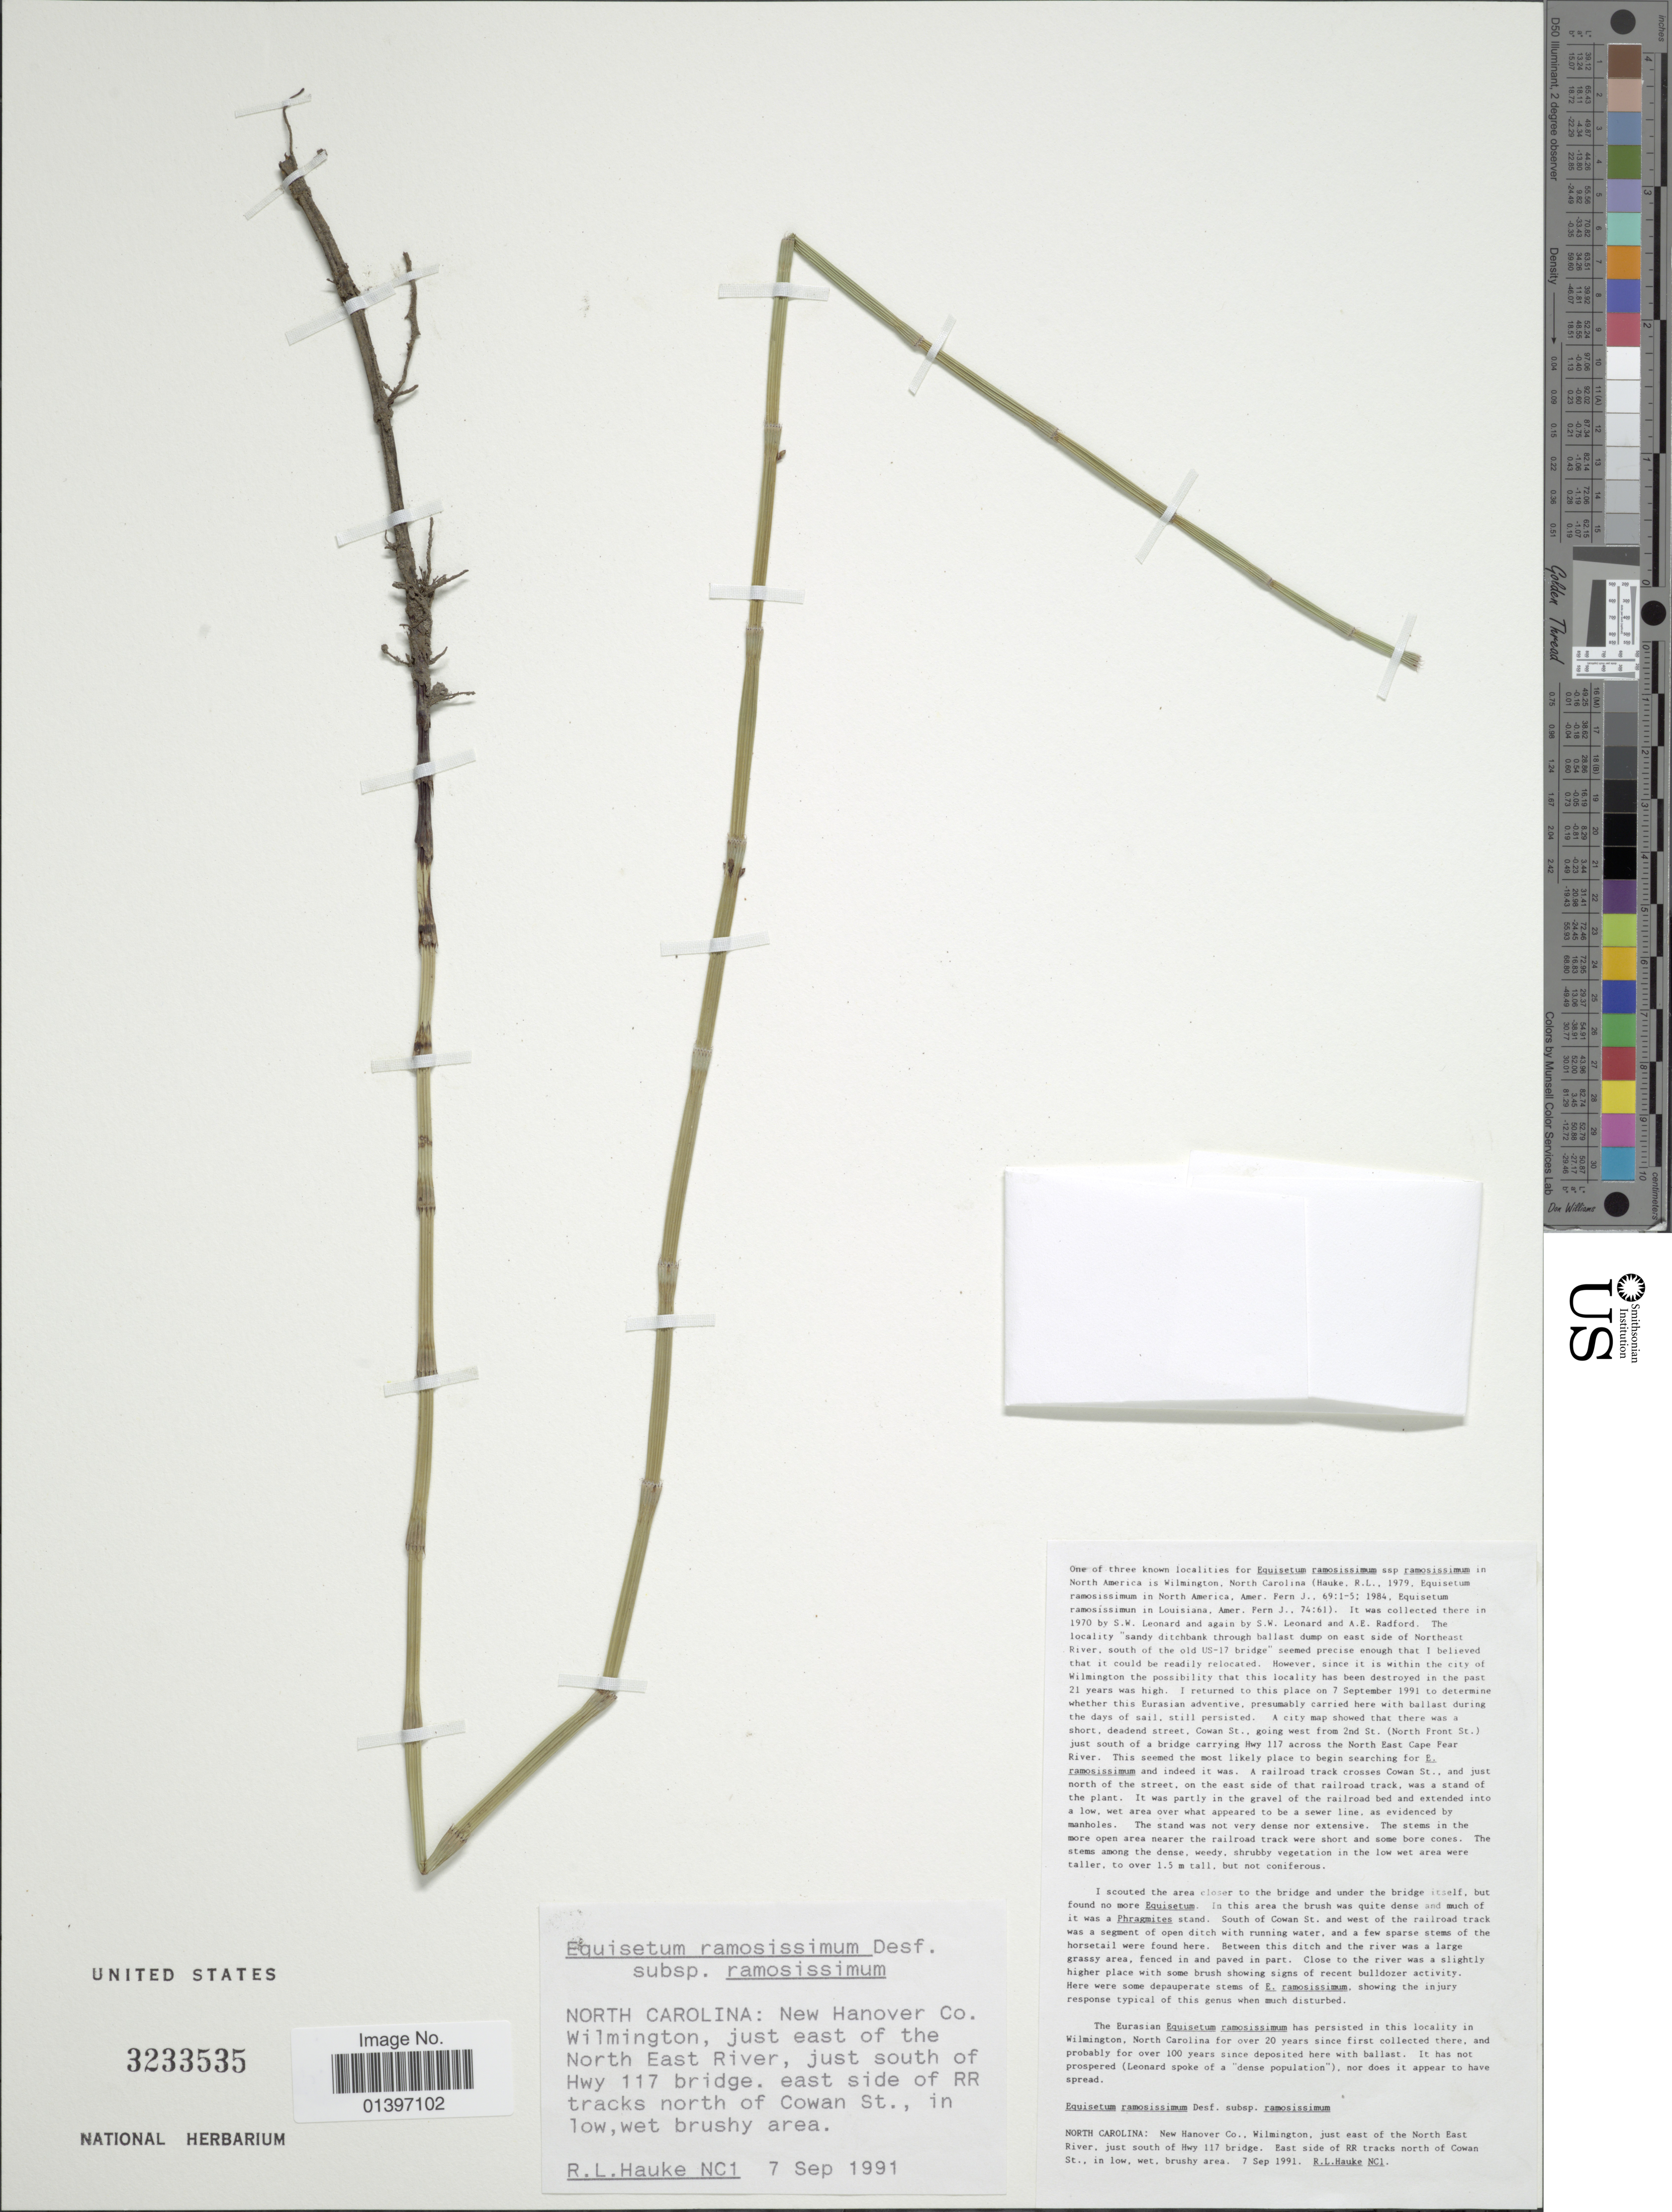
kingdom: Plantae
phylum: Tracheophyta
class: Polypodiopsida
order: Equisetales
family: Equisetaceae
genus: Equisetum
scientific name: Equisetum ramosissimum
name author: Desf.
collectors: R. Hauke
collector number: NC1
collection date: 1991-09-07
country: United States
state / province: North Carolina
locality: New Hanover Co. Wilmington, just east of the North East River, just south of Hwy 117 bridge , east side of RR tracks north of Cowan St., in low, wet brushy area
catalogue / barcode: US 3233535